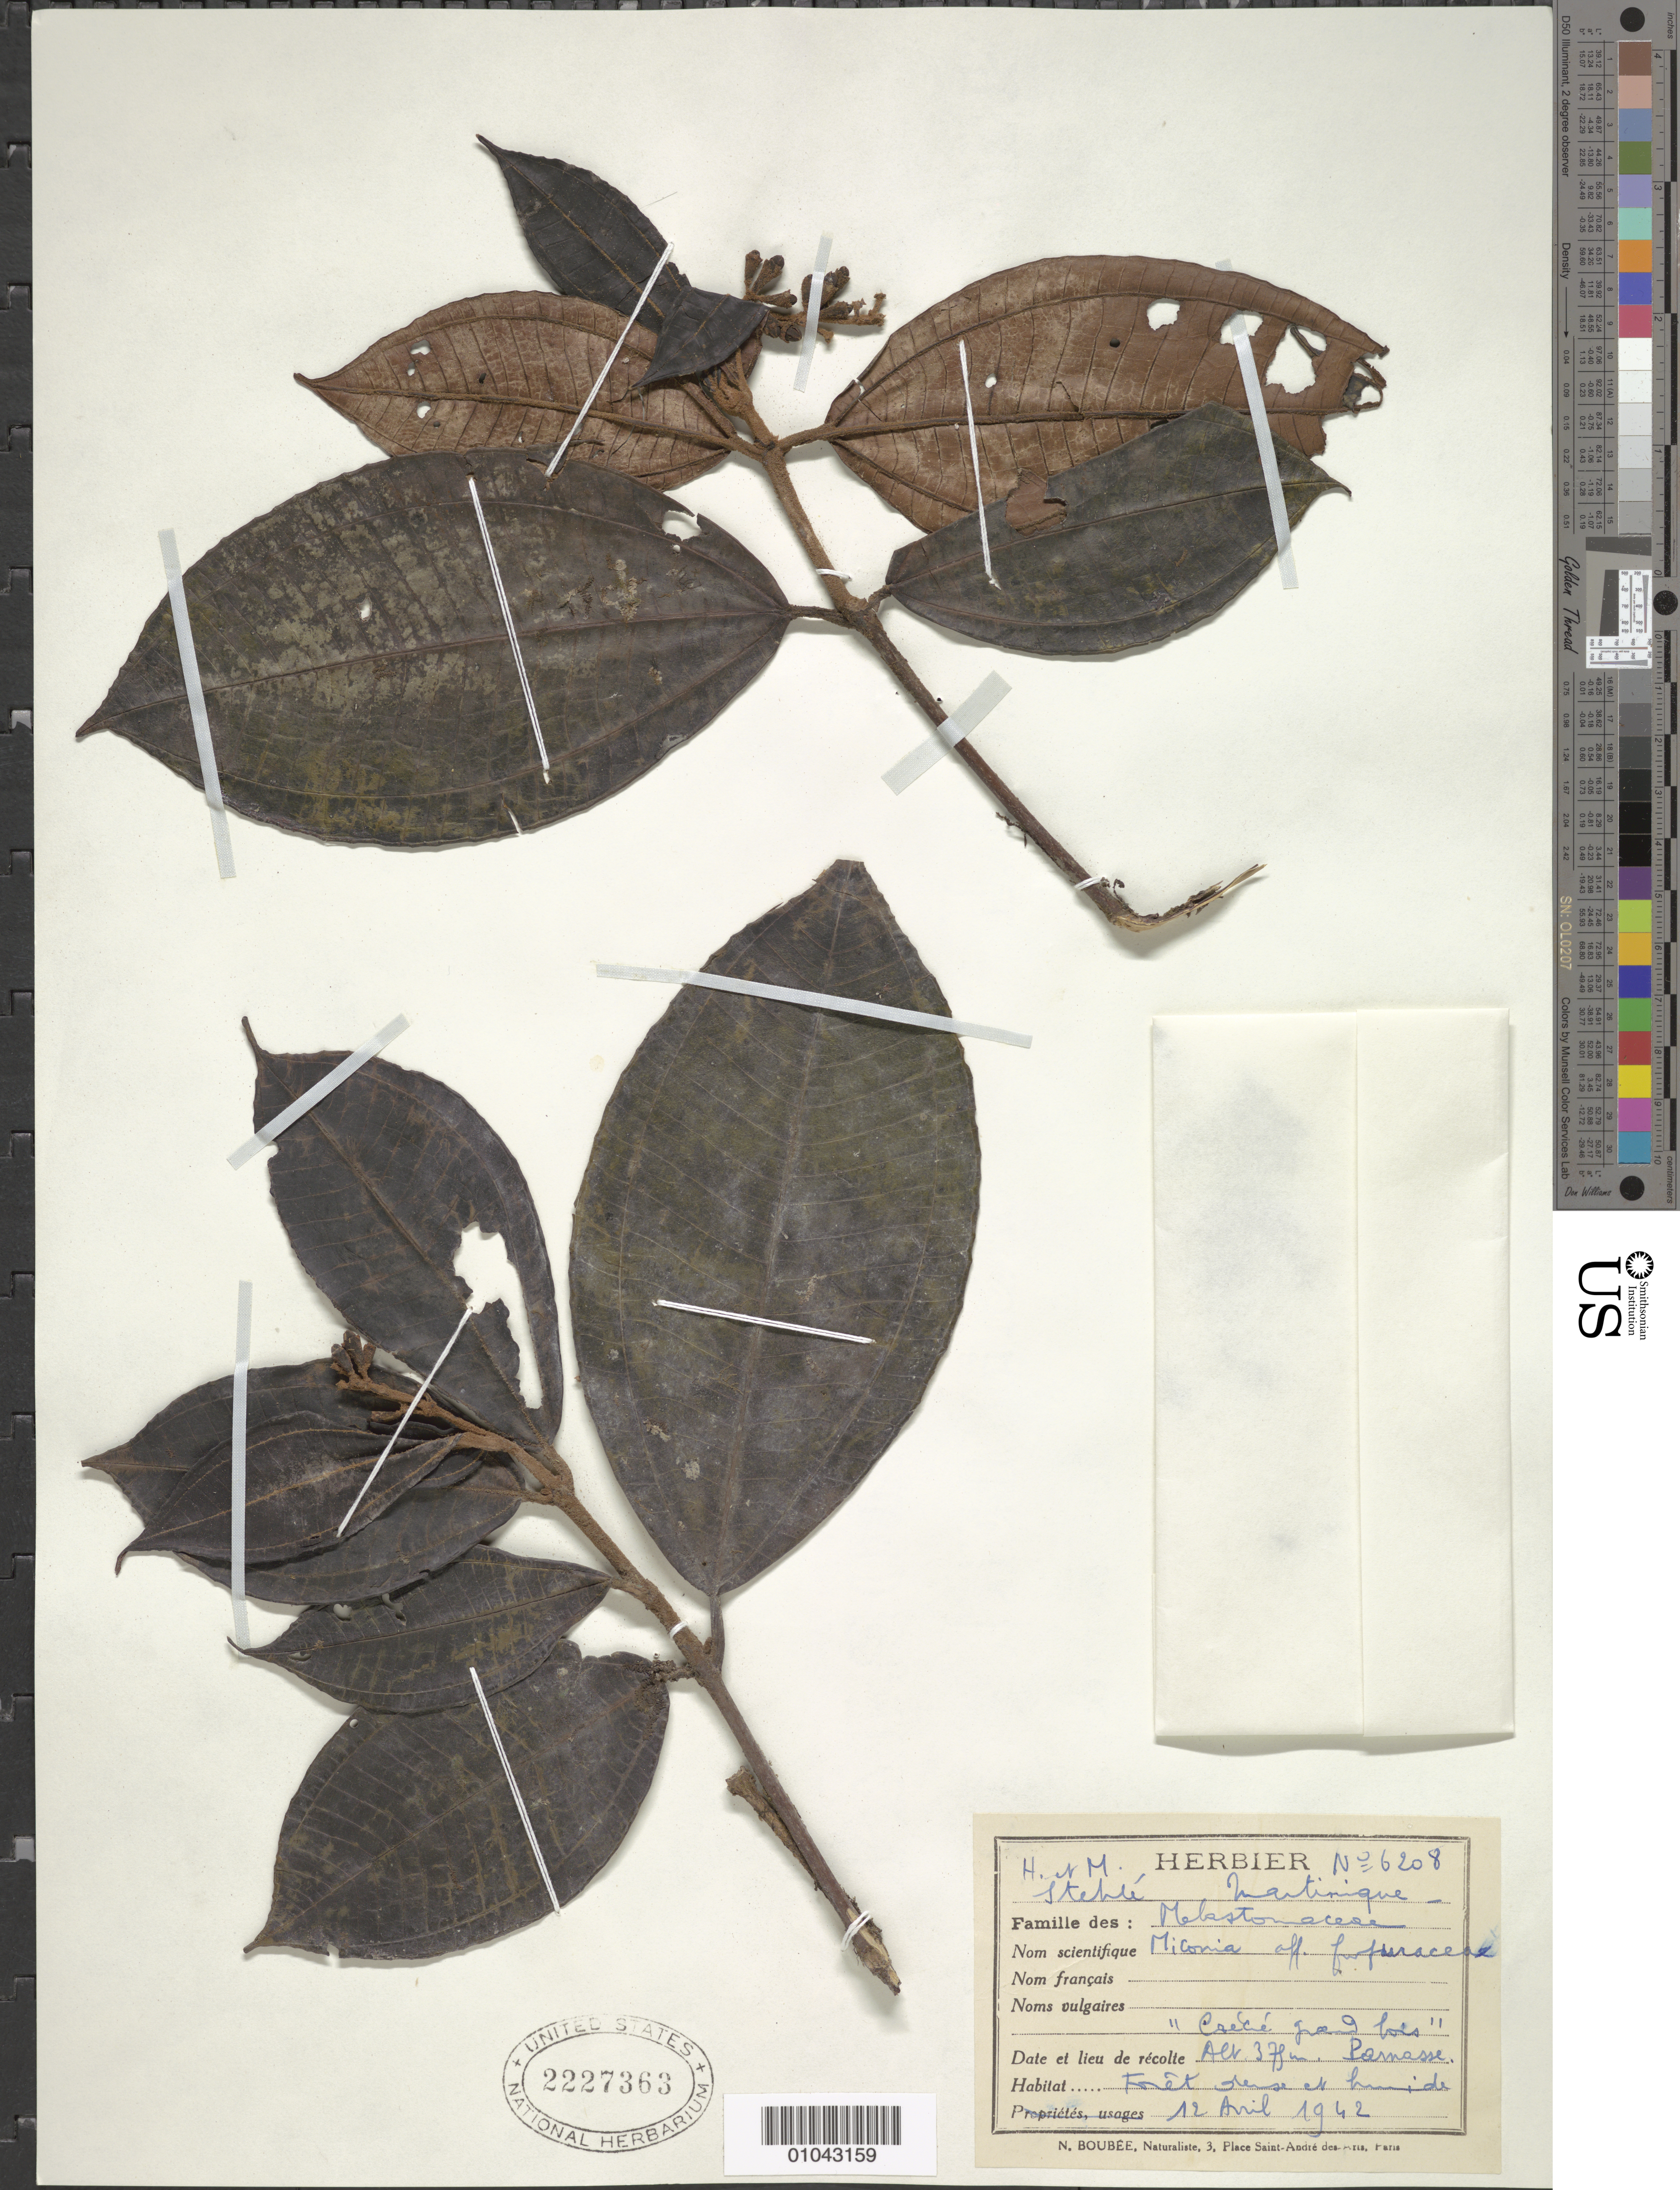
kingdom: Plantae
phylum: Tracheophyta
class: Magnoliopsida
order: Myrtales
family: Melastomataceae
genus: Miconia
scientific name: Miconia furfuracea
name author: (Vahl) Griseb.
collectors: H. Stehlé & M. Stehlé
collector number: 6208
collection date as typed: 12 Apr 1942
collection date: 1942-04-12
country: Martinique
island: Martinique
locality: Parnasse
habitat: Forêt dense et humide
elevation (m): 375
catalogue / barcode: US 2227363